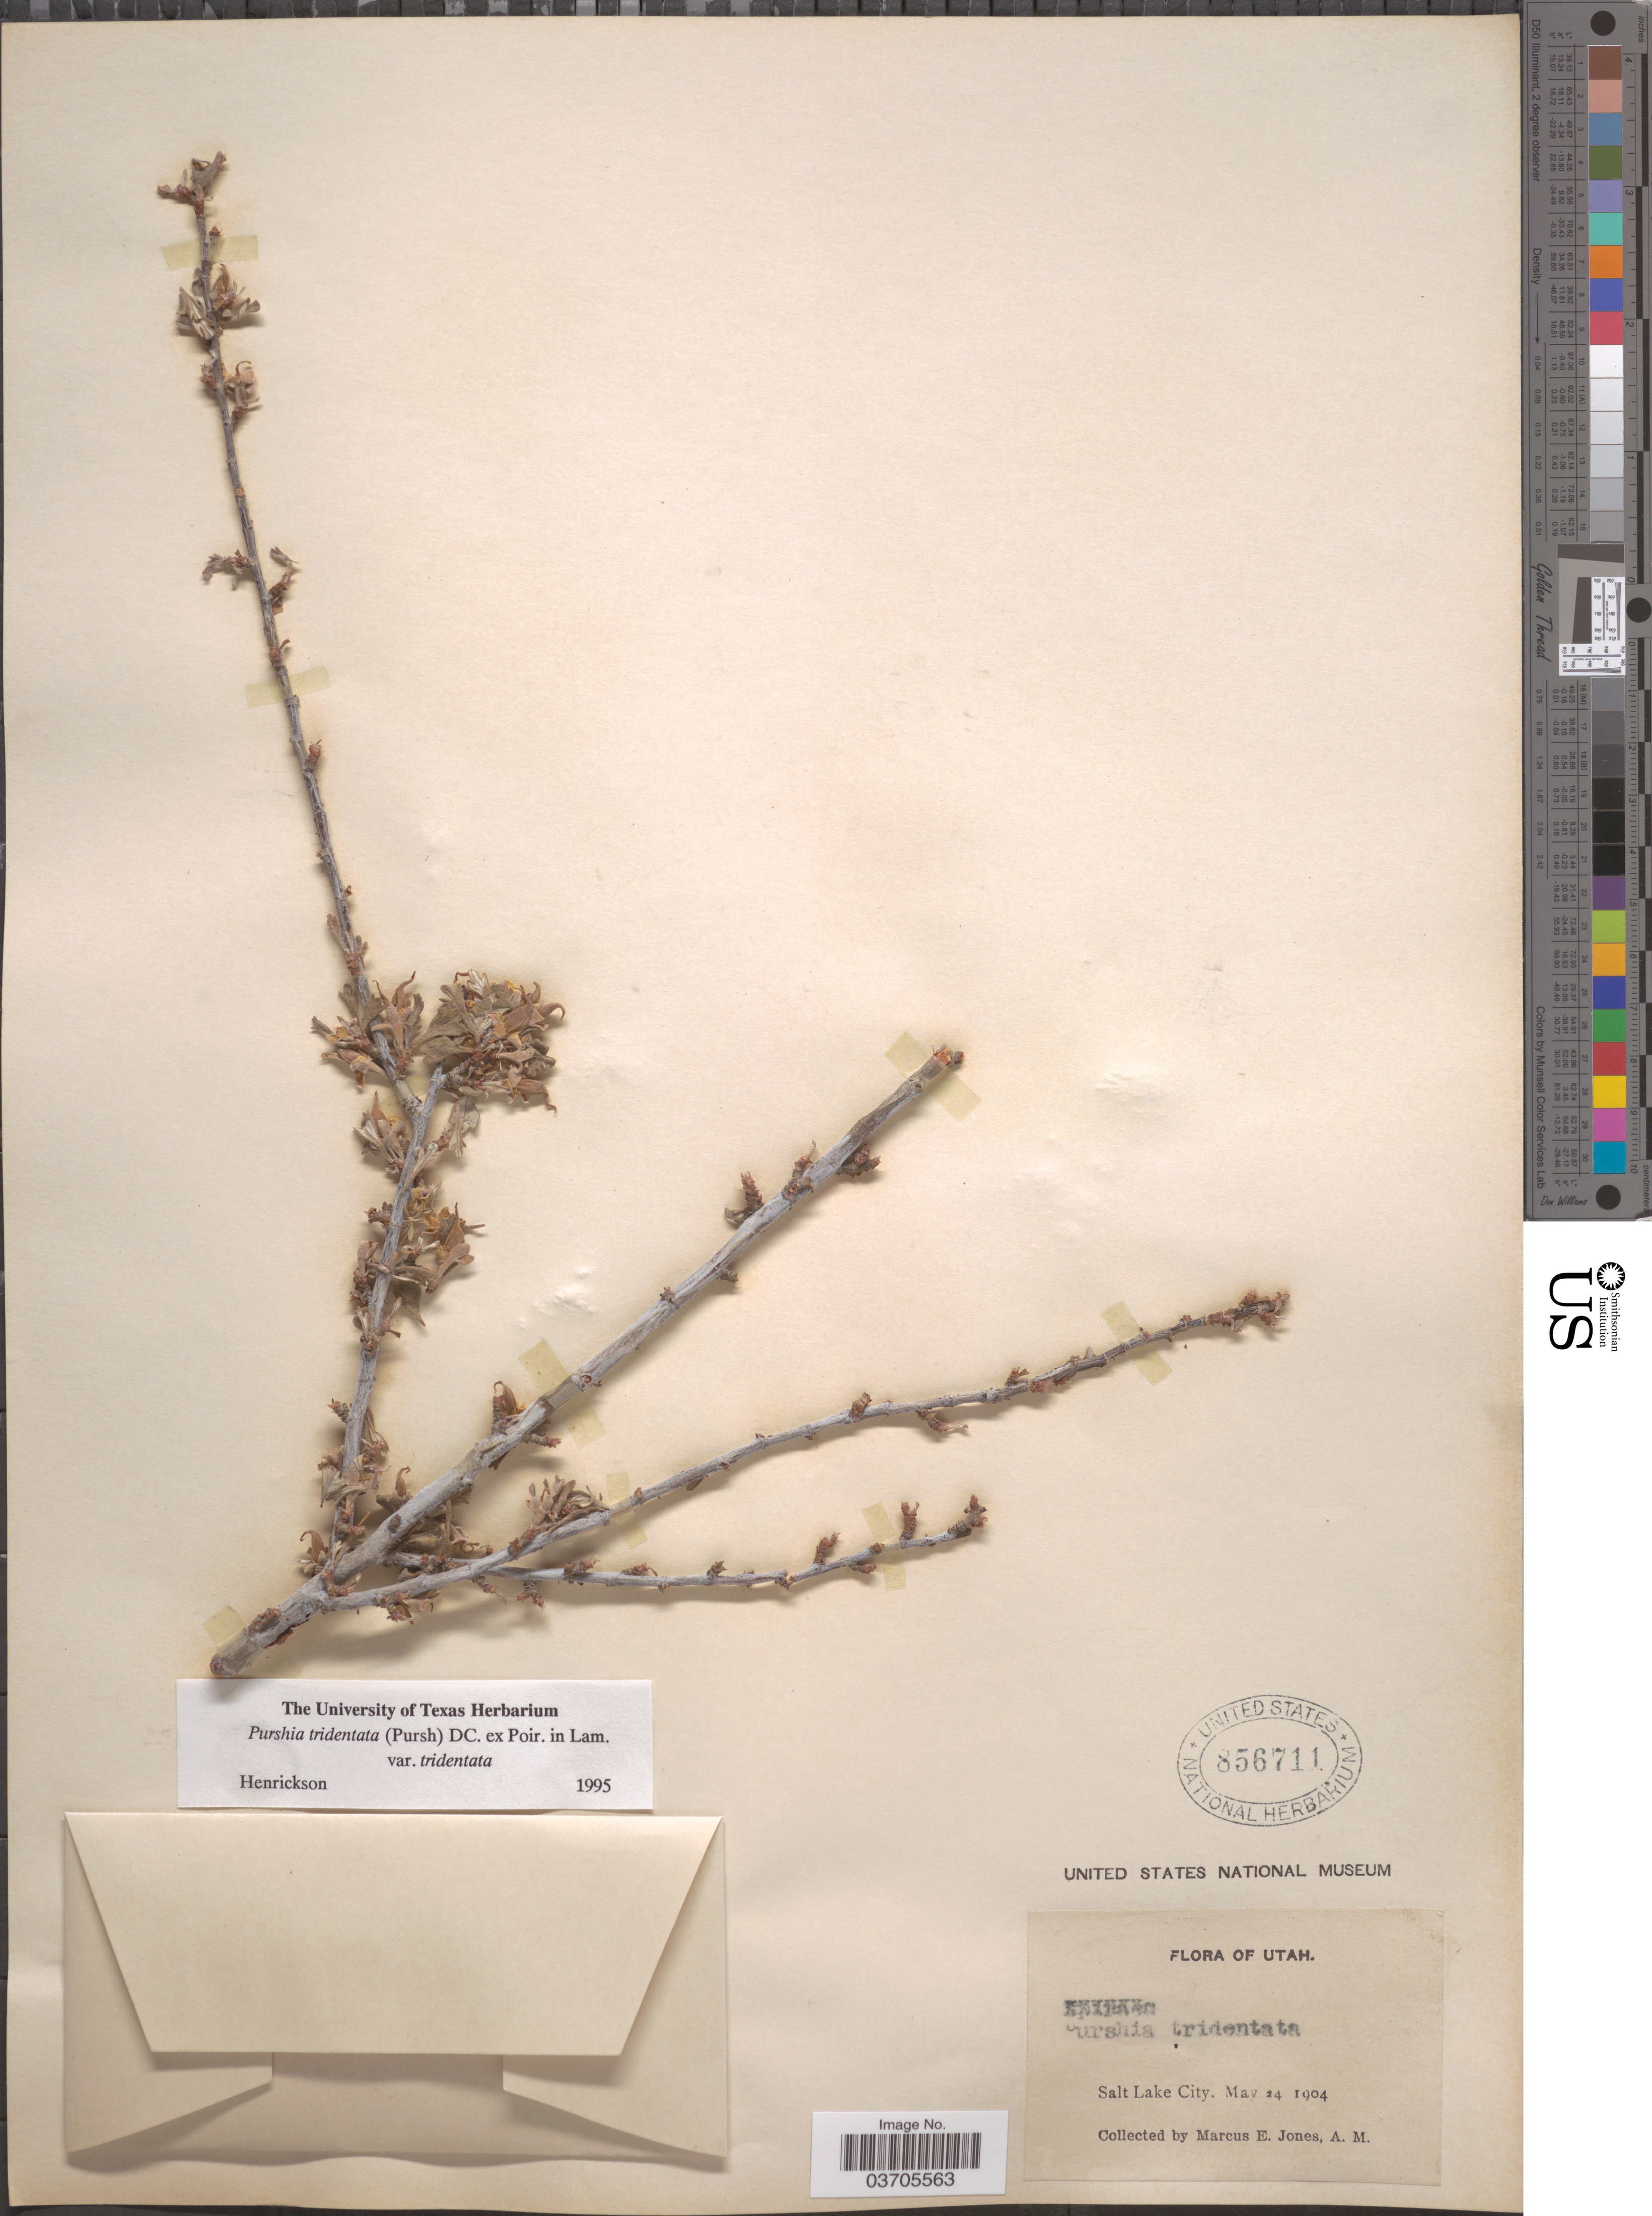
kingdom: Plantae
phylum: Tracheophyta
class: Magnoliopsida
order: Rosales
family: Rosaceae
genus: Purshia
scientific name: Purshia tridentata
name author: (Pursh) DC.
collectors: M. E. Jones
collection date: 1904-05-24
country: United States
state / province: Utah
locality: Salt Lake City.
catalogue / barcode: US 856711